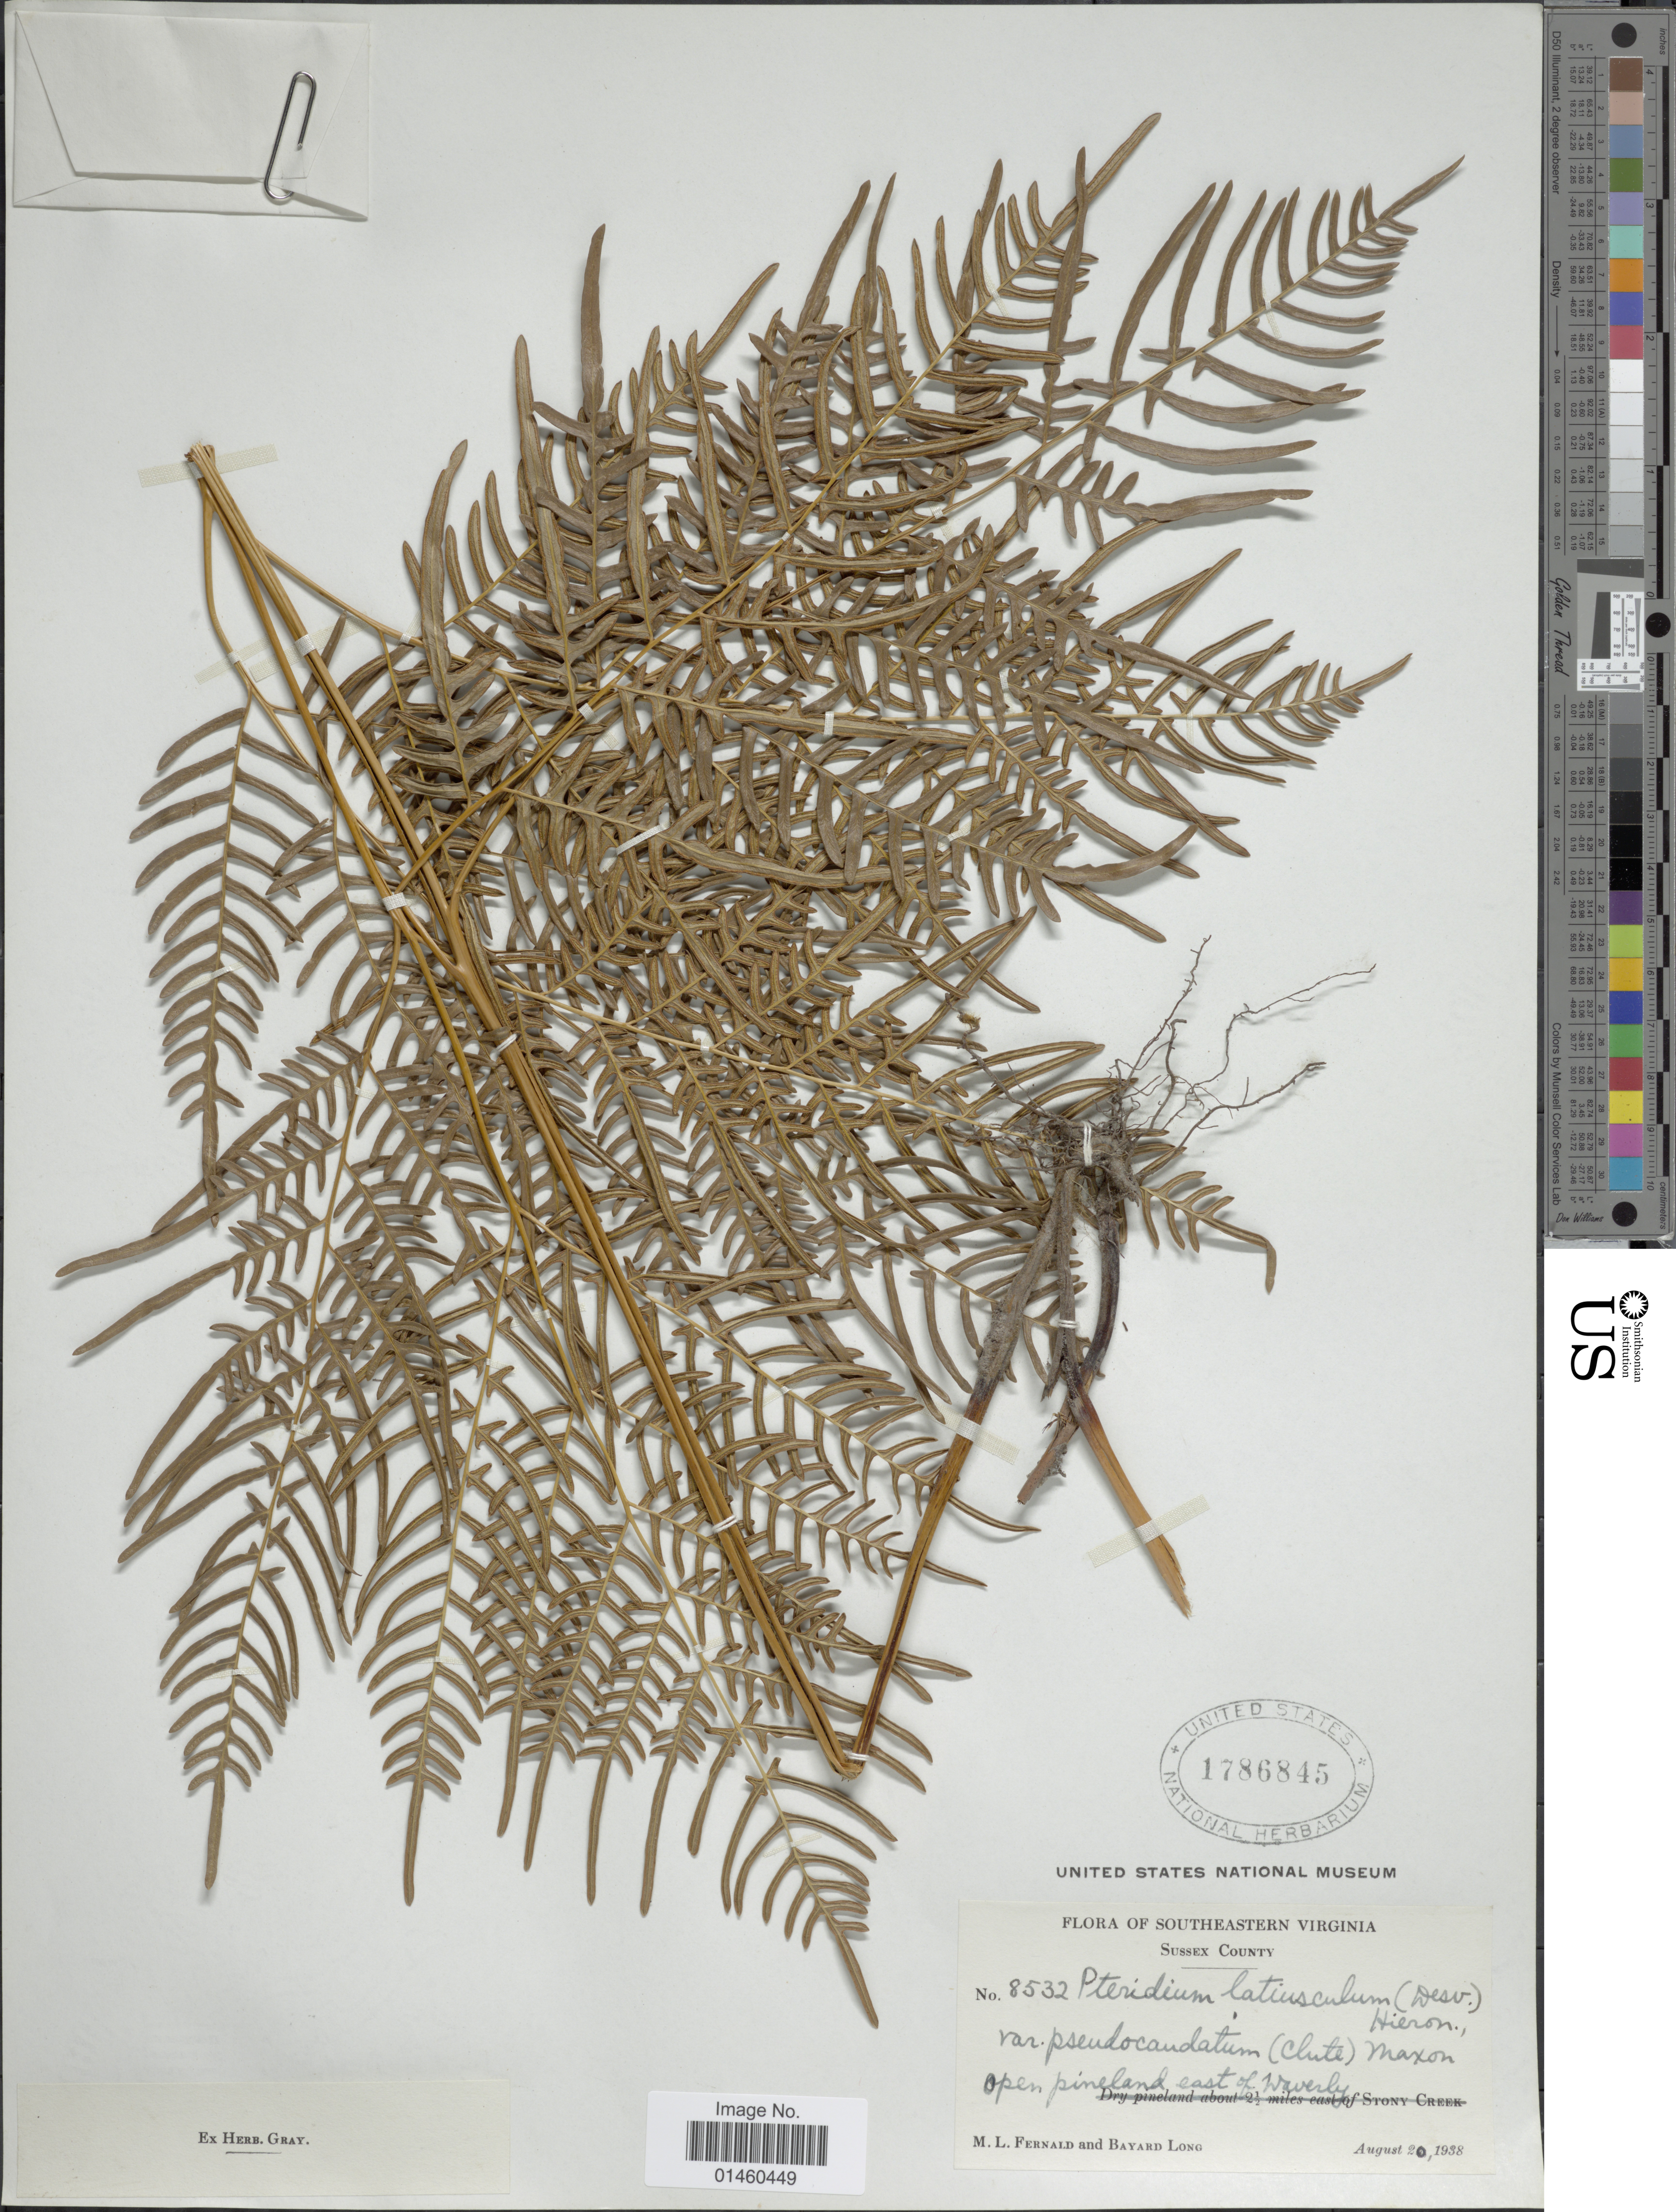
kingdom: Plantae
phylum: Tracheophyta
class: Polypodiopsida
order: Polypodiales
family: Dennstaedtiaceae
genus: Pteridium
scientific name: Pteridium aquilinum var. pseudocaudatum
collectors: M. L. Fernald & B. H. Long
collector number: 8532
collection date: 1938-08-20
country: United States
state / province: Virginia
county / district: Sussex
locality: Southeastern Virginia, Sussex County, Open pineland east of Waverly.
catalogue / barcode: US 1786845